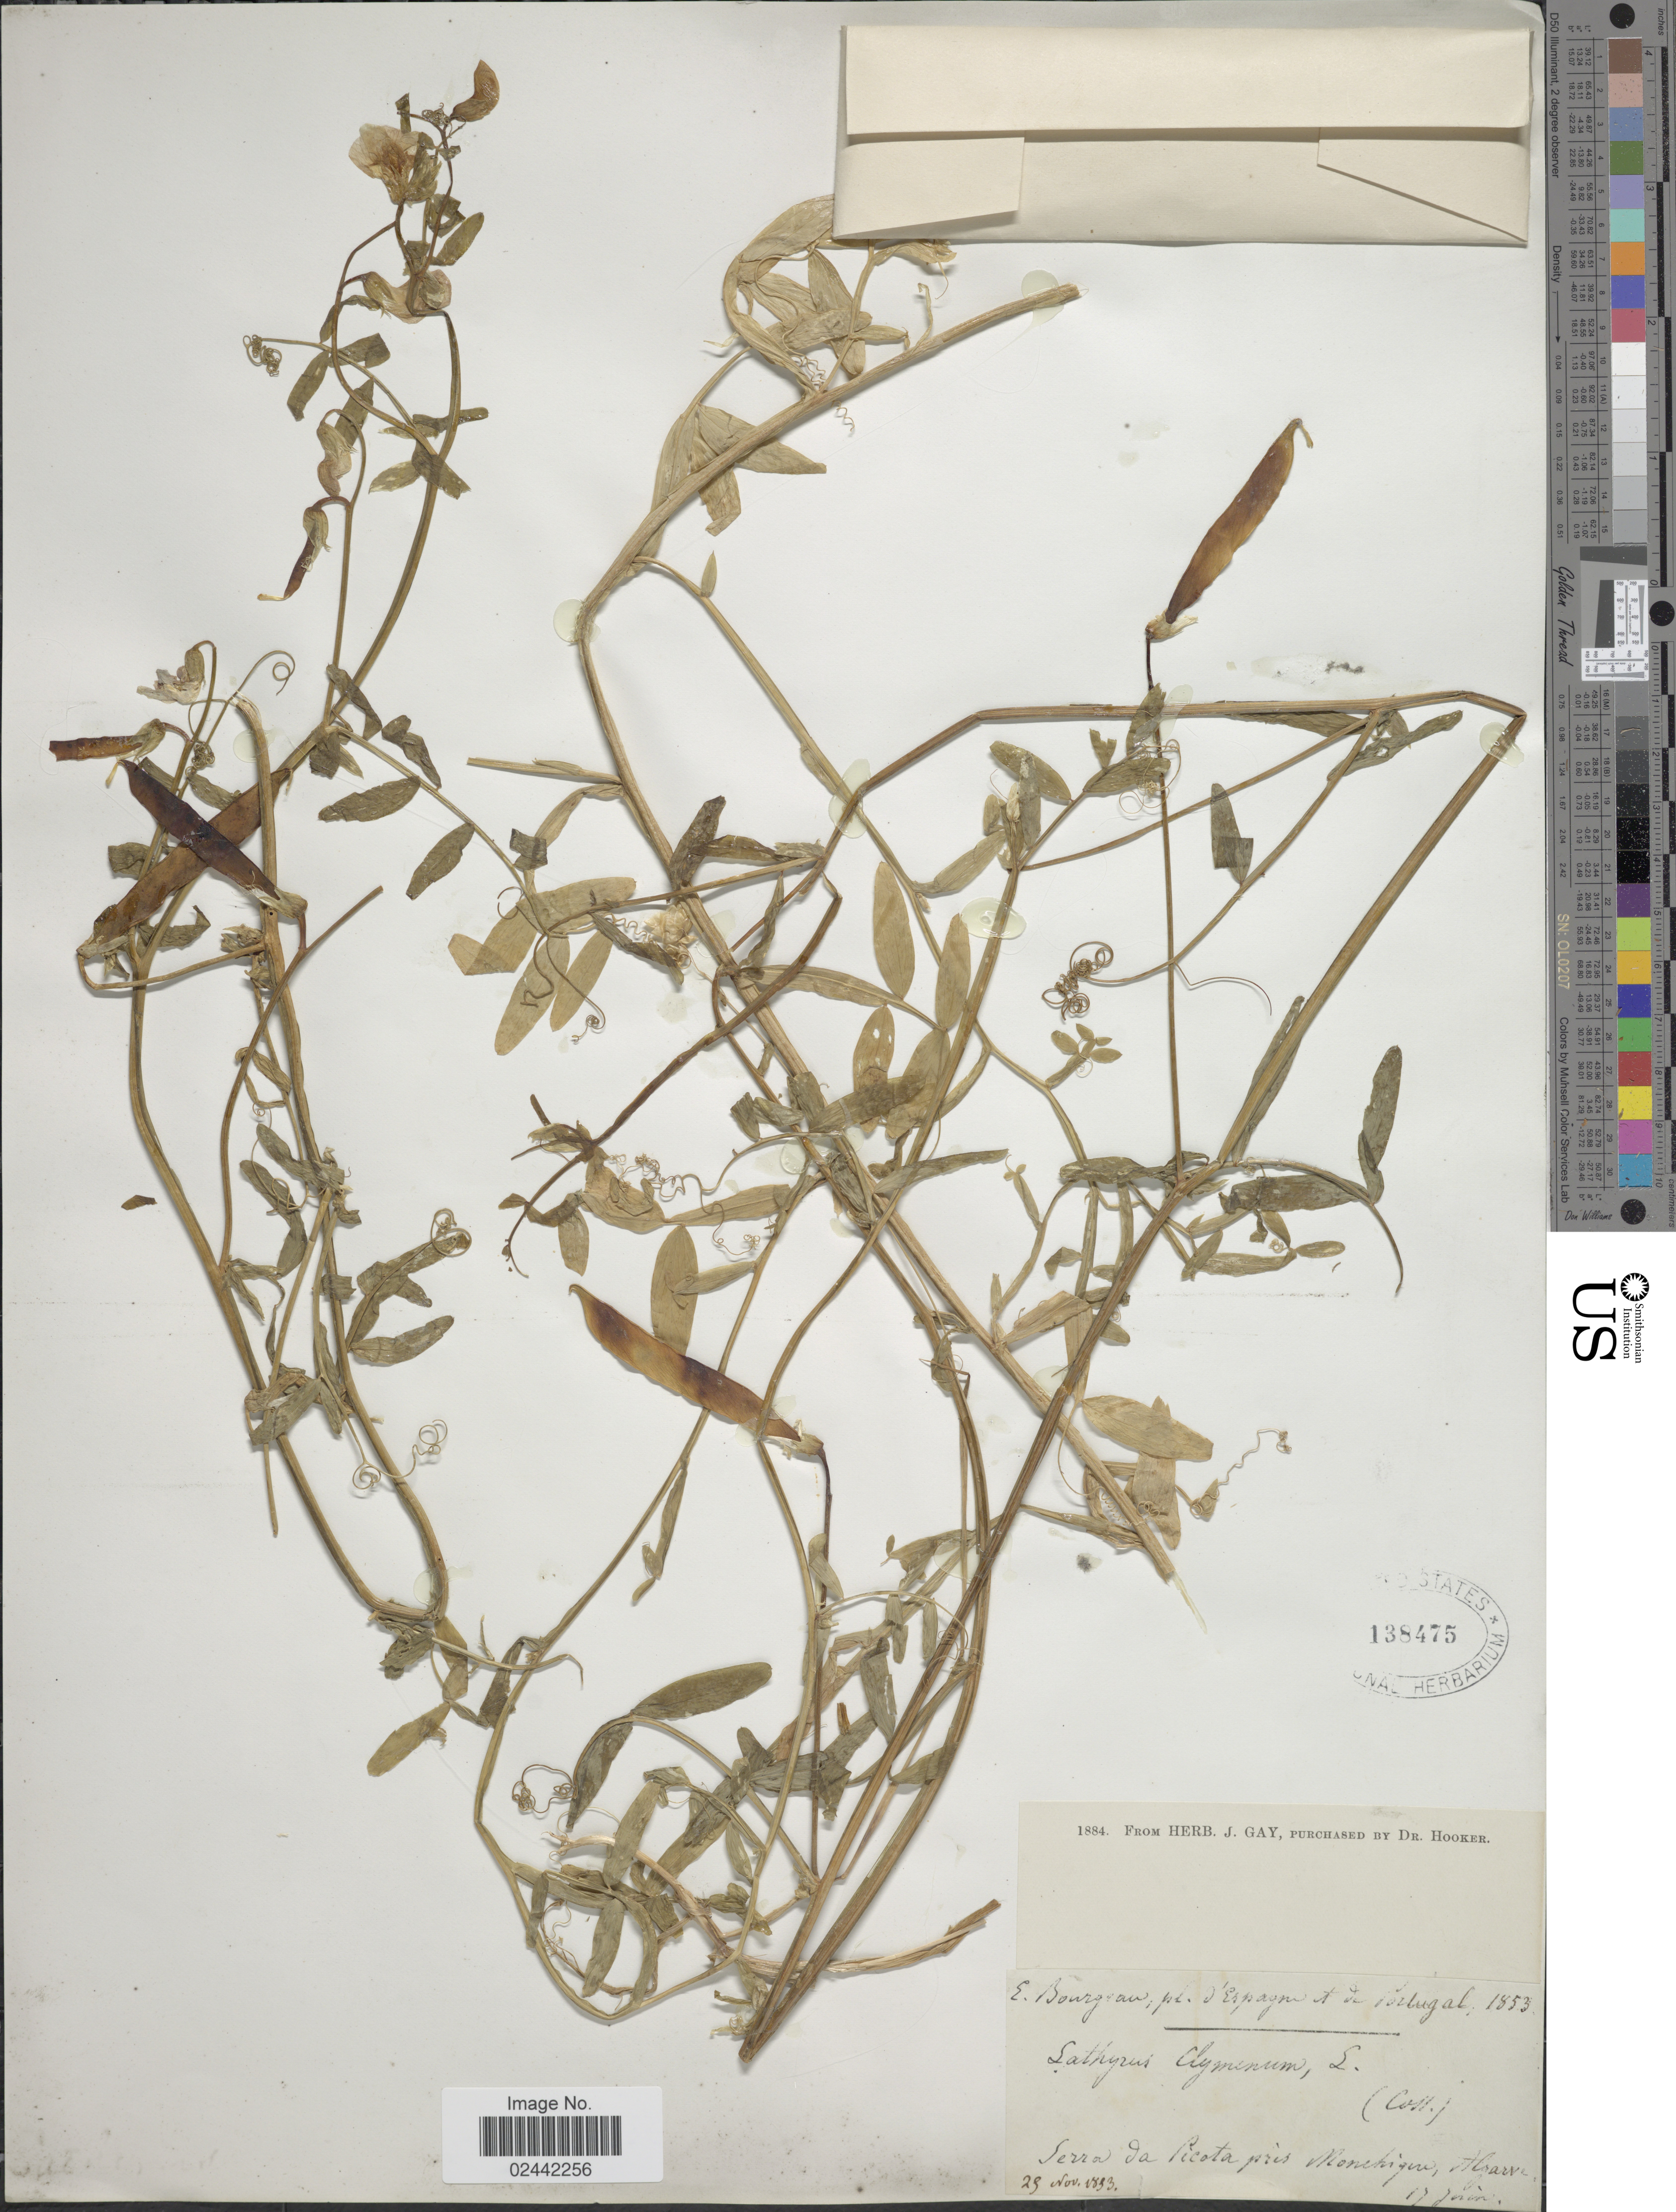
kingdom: Plantae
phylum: Tracheophyta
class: Magnoliopsida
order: Fabales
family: Fabaceae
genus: Lathyrus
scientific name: Lathyrus clymenum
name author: L.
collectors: E. Bourgeau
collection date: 1853-06-17/1853-11-25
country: Portugal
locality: Pl. d'Espagne et de Portugal. Serra da Picota pres Monetig [illegible text] , Algarve.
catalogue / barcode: US 138475